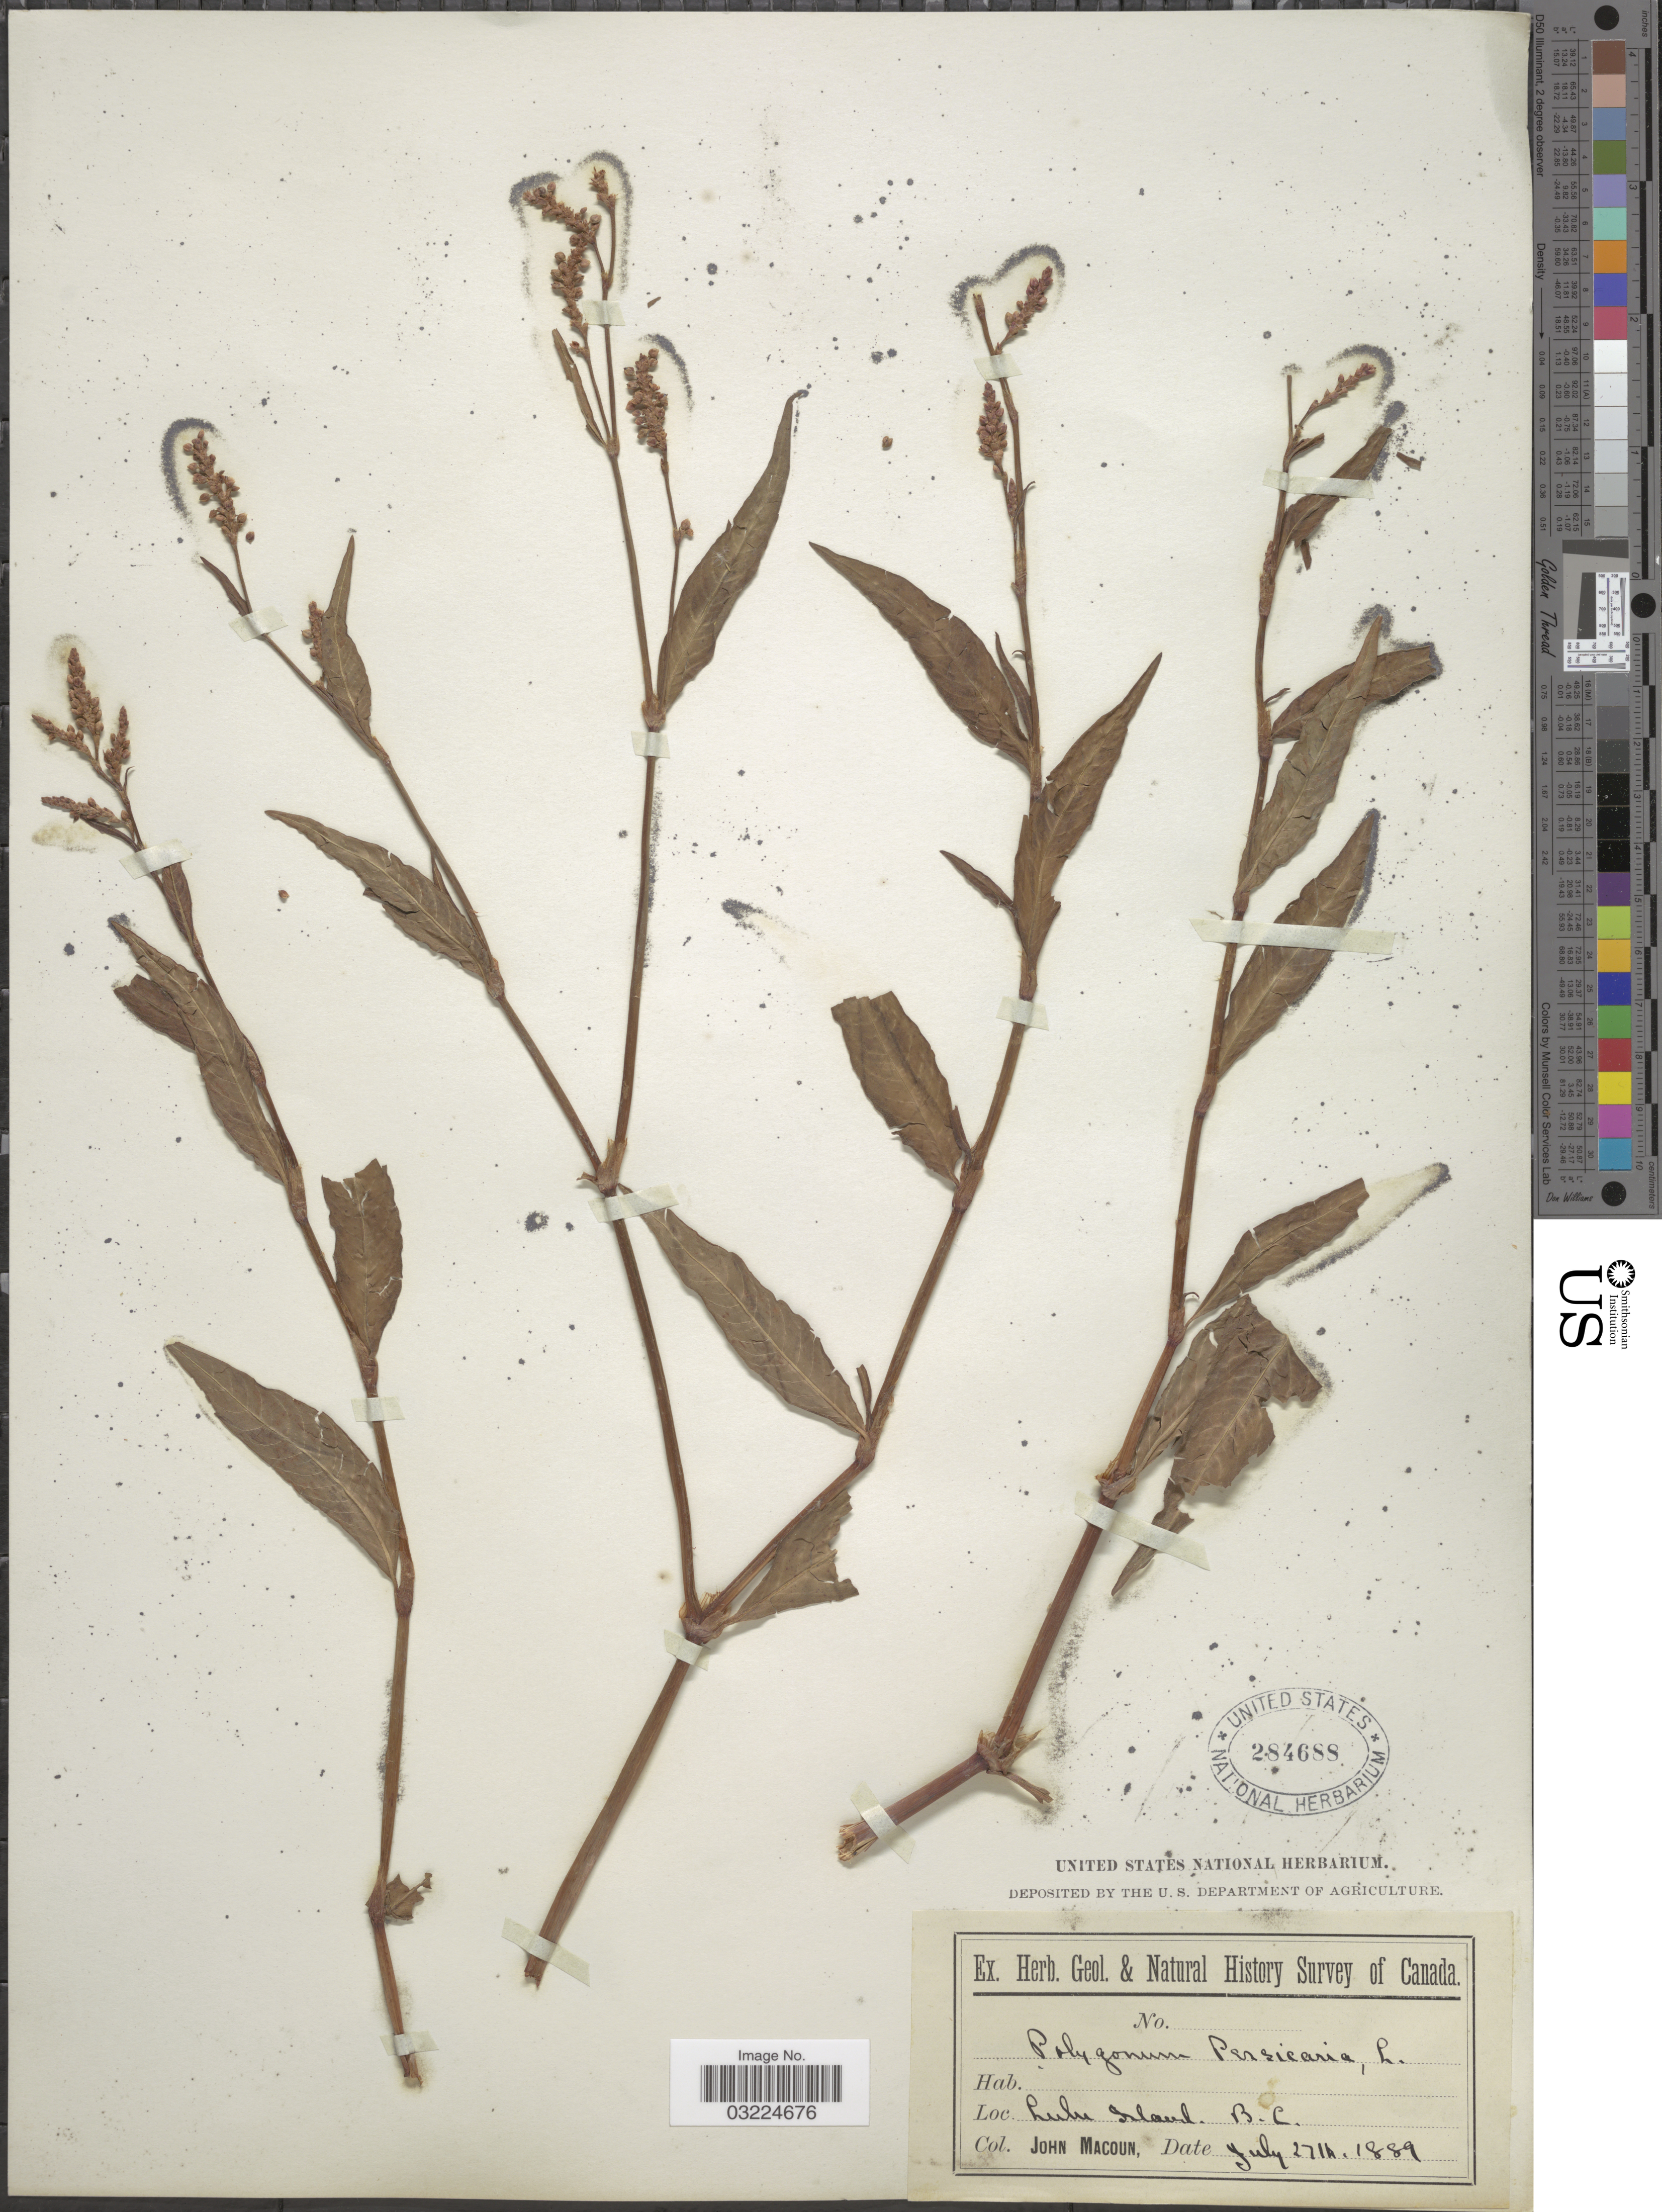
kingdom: Plantae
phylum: Tracheophyta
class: Magnoliopsida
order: Caryophyllales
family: Polygonaceae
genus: Persicaria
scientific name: Persicaria maculosa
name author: S.F. Gray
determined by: Atha, D. E.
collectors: J. Macoun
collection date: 1889-07-27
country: Canada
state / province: British Columbia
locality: Lulu Island.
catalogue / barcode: US 284688